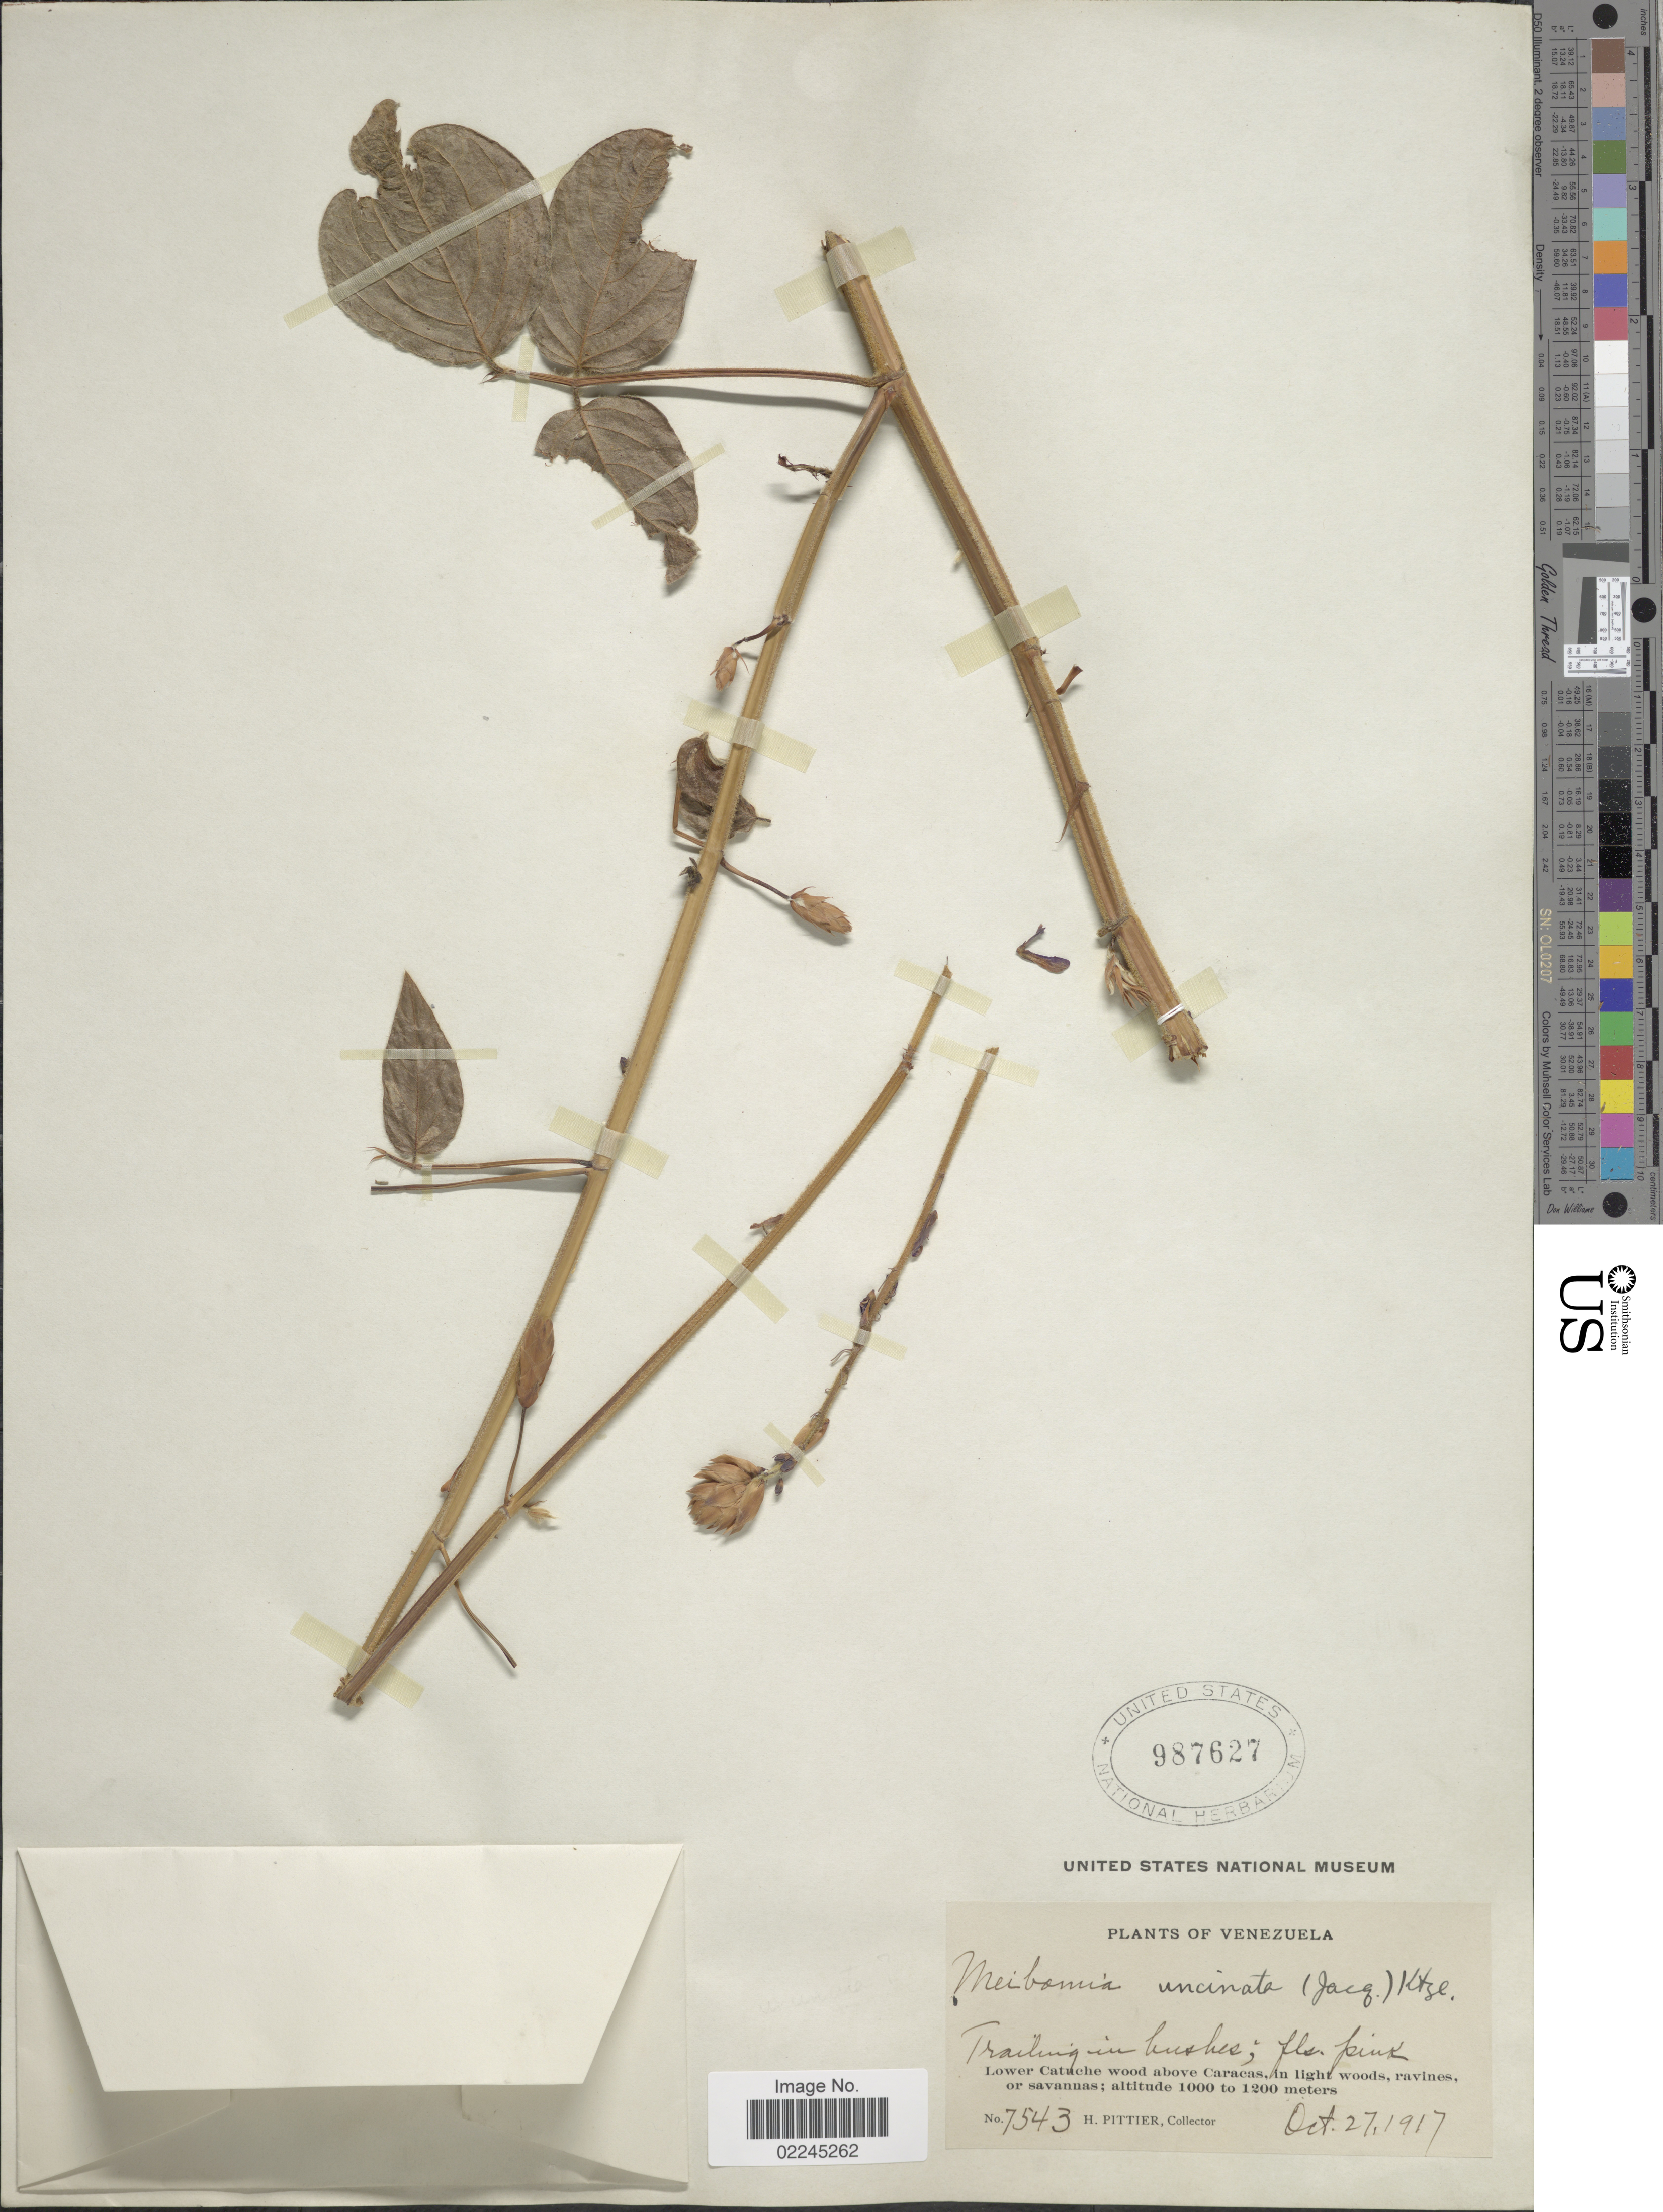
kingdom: Plantae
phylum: Tracheophyta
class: Magnoliopsida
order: Fabales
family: Fabaceae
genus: Desmodium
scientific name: Desmodium intortum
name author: (Mill.) Urb.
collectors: H. F. Pittier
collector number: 7543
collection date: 1917-10-27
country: Venezuela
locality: Trailing in bushes, Lower Catuche wood above Caracas, in light woods, ravines, or savannas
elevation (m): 1000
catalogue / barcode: US 987627